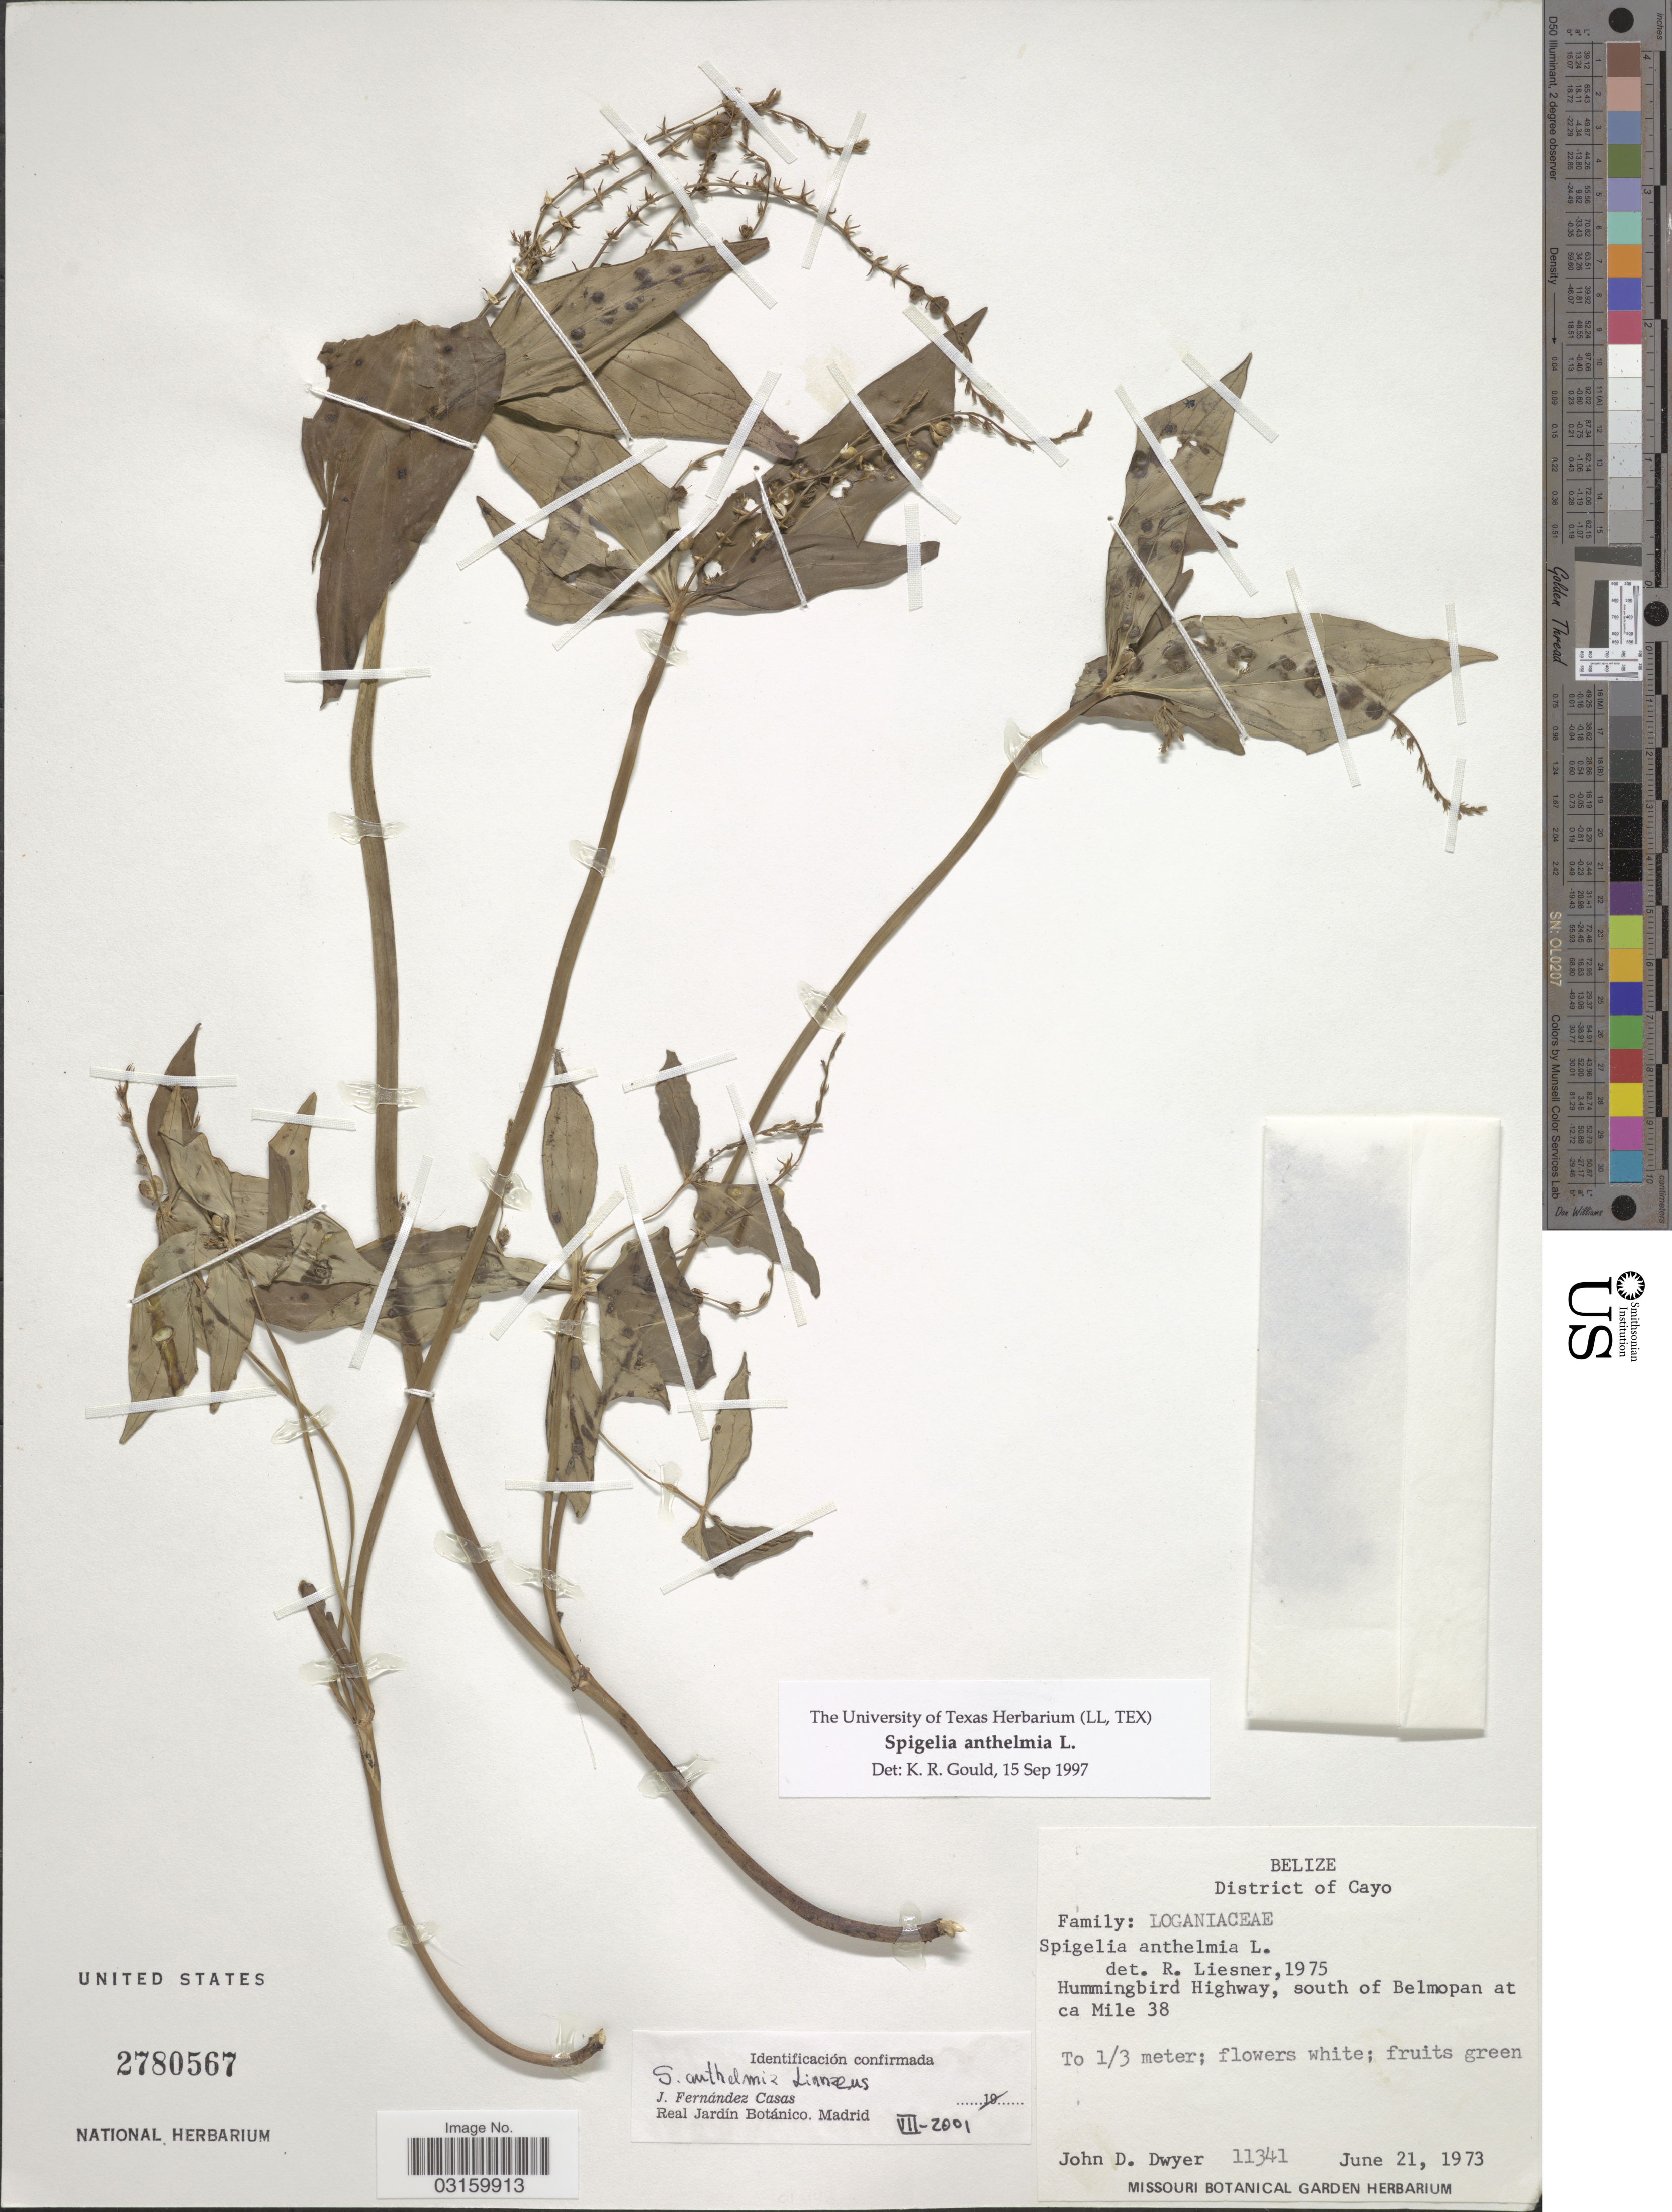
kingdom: Plantae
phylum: Tracheophyta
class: Magnoliopsida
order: Gentianales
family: Loganiaceae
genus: Spigelia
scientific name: Spigelia anthelmia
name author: L.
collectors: J. D. Dwyer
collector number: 11341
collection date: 1973-06-21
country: Belize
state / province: Cayo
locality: District of Cayo, Hummingbird Highway, south of Belmopan at ca Mile 38.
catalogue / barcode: US 2780567